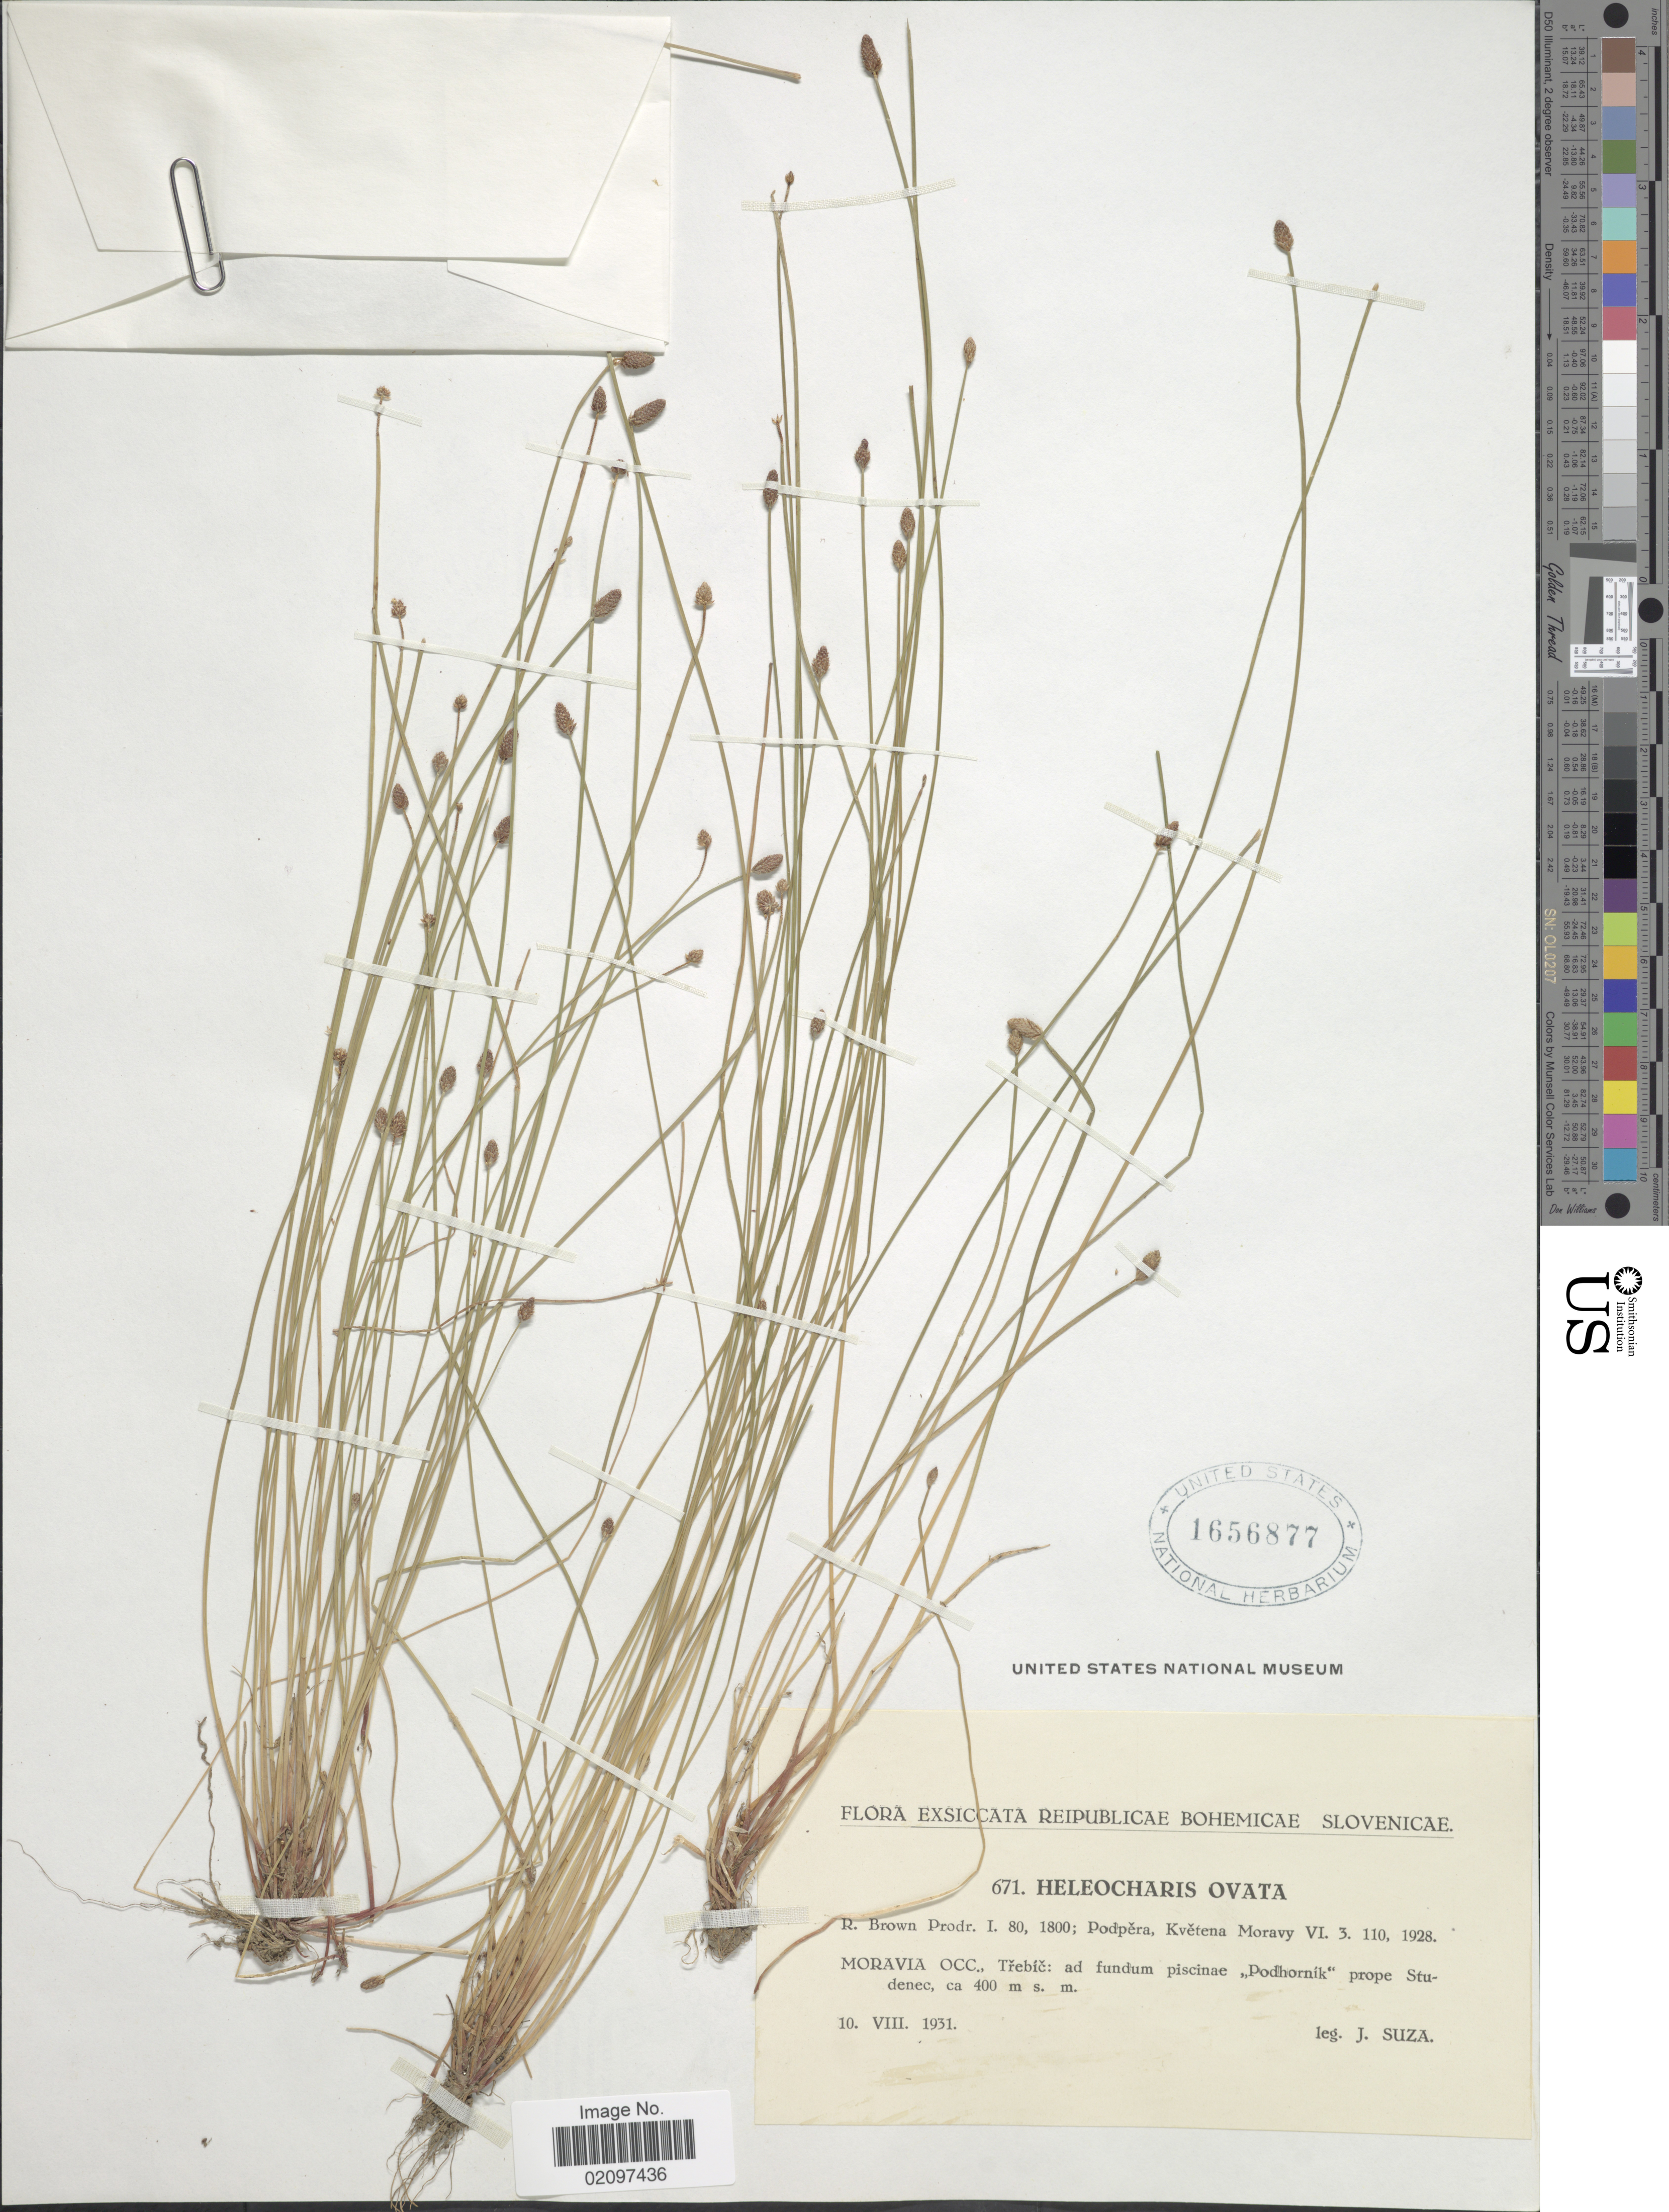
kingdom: Plantae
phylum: Tracheophyta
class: Liliopsida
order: Poales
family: Cyperaceae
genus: Eleocharis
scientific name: Eleocharis ovata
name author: (Roth) Roem. & Schult.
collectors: J. Suza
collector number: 671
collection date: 1931-08-10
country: Czechia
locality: Reipublicae Bohemicae Slovenicae. Moravia occ. Trebic: ad fundum piscinae Podhornik prope Studenec.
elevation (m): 400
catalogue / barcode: US 1656877